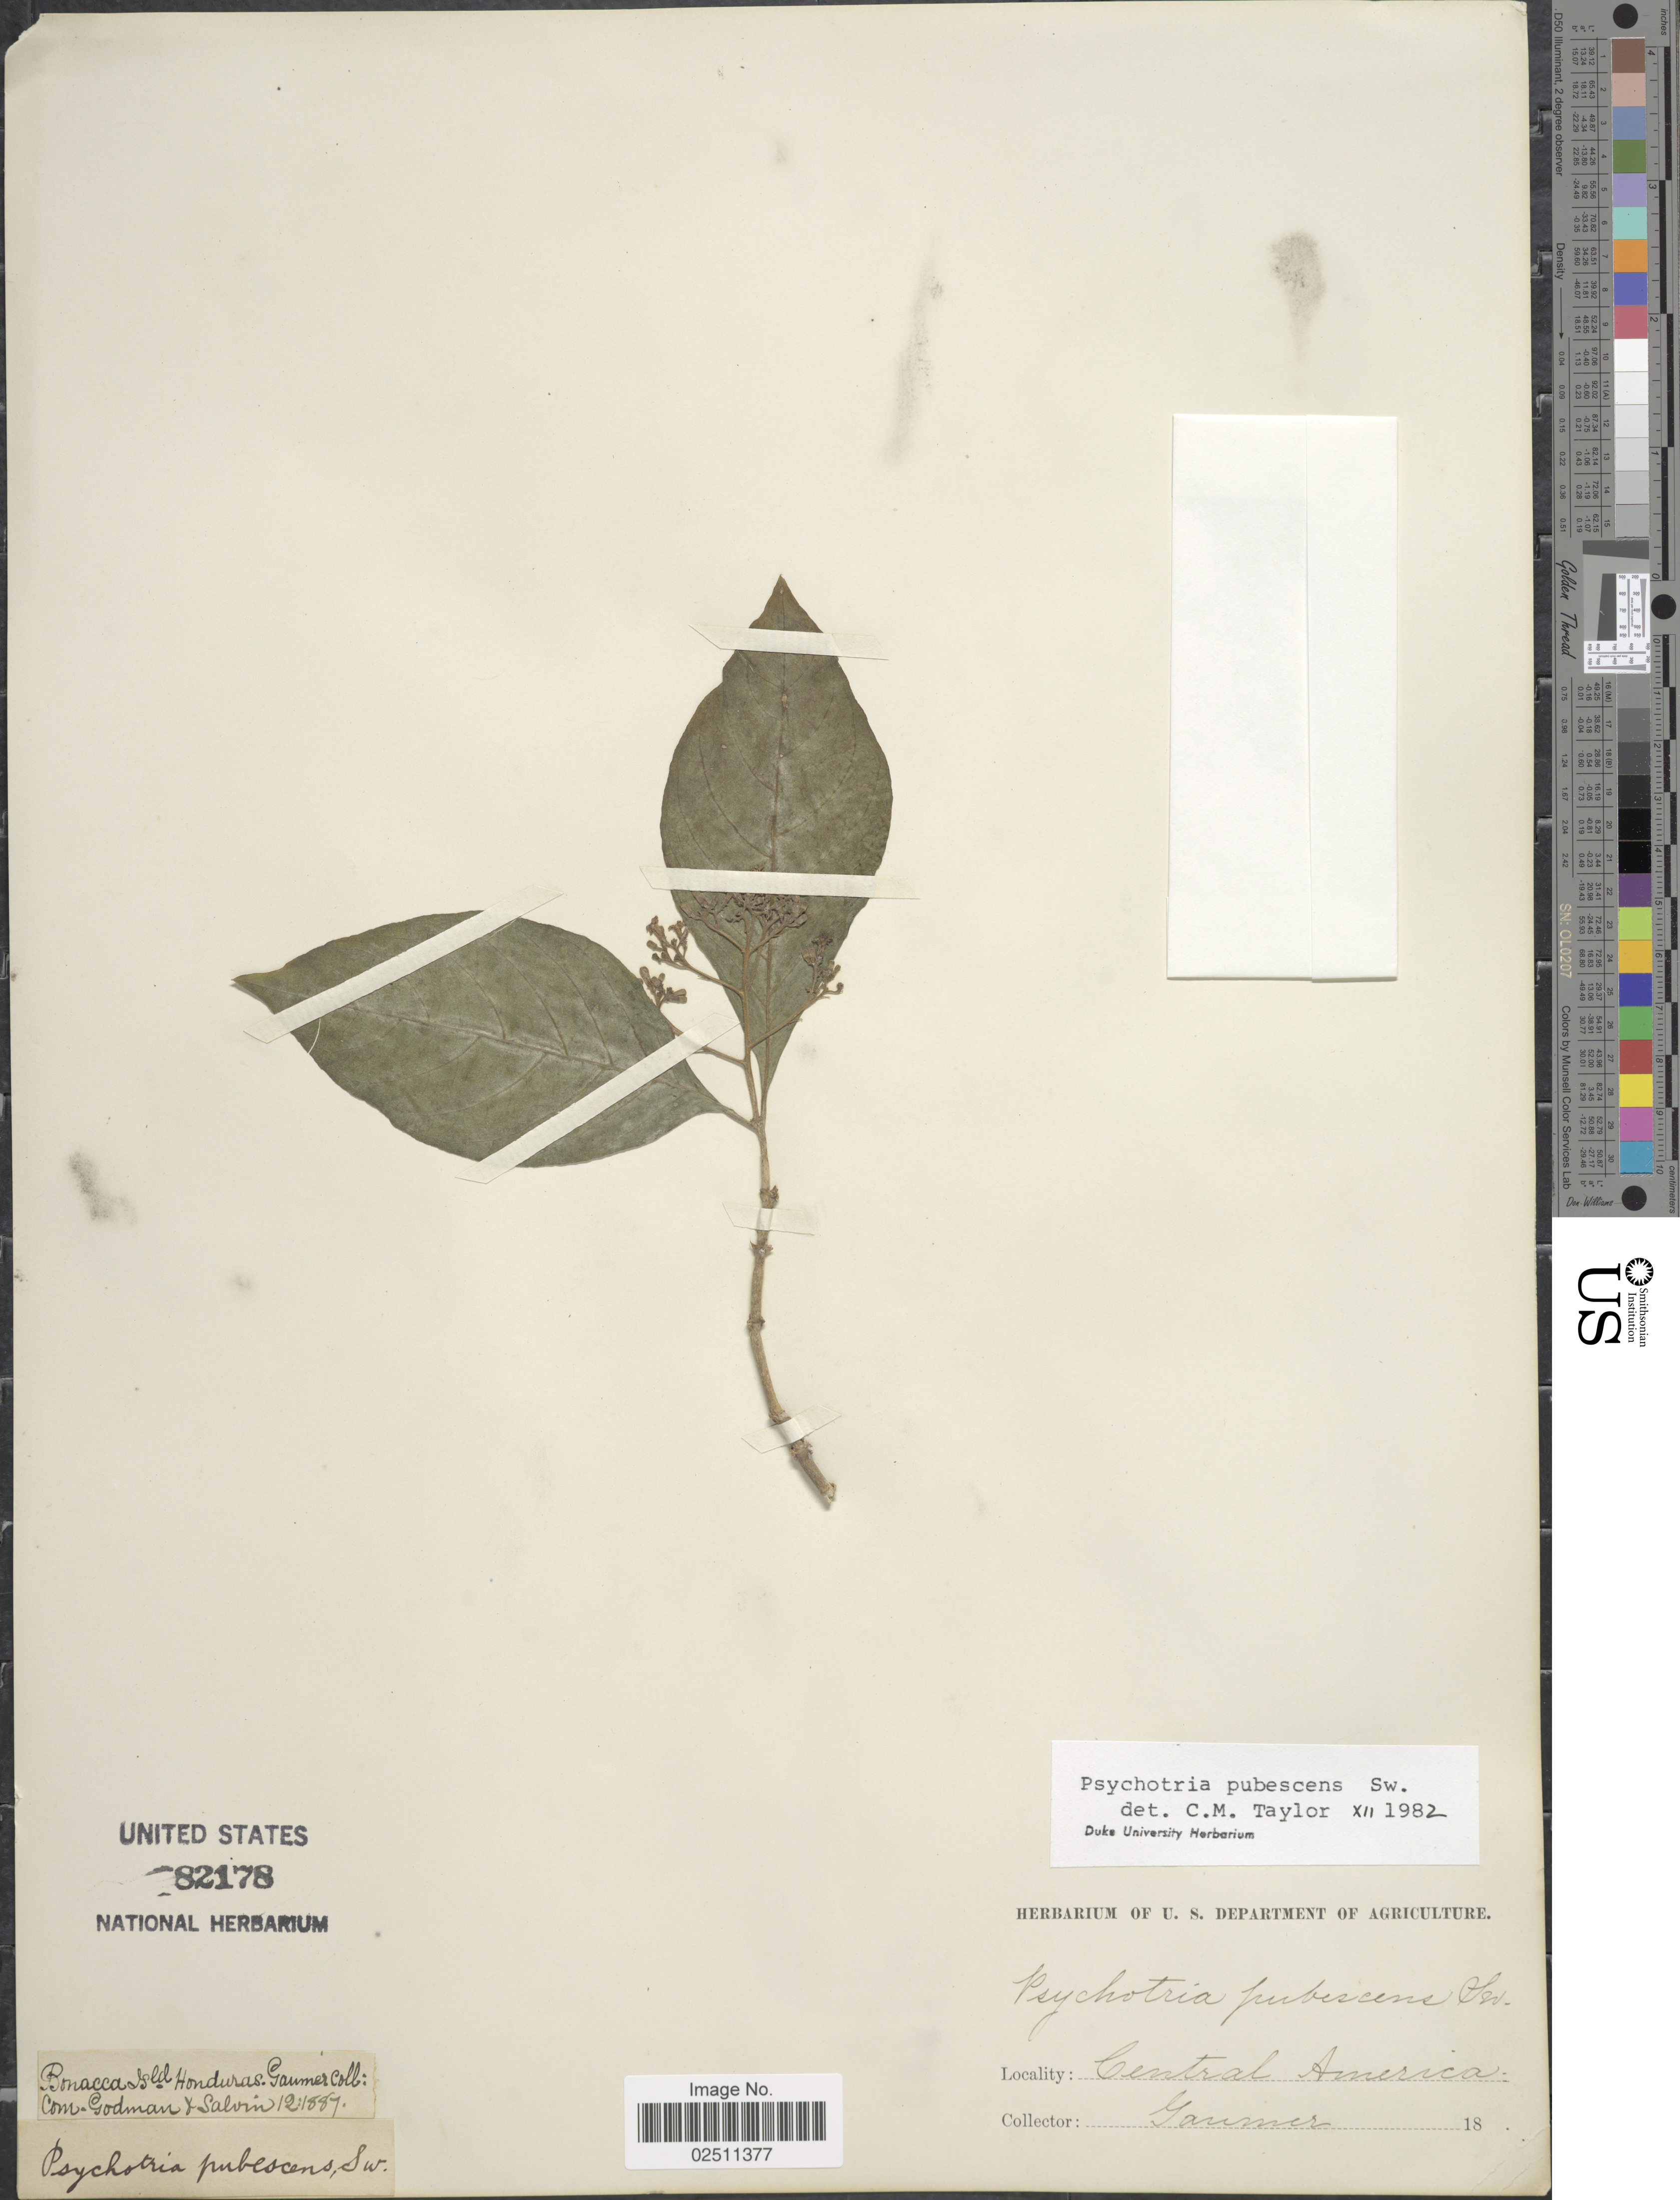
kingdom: Plantae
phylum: Tracheophyta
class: Magnoliopsida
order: Gentianales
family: Rubiaceae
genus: Psychotria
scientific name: Psychotria pubescens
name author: Sw.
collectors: -. Gaumer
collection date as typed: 18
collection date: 1899-12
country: Honduras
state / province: Islas de la Bahía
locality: Bonacca Isld. Central America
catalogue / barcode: US 82178